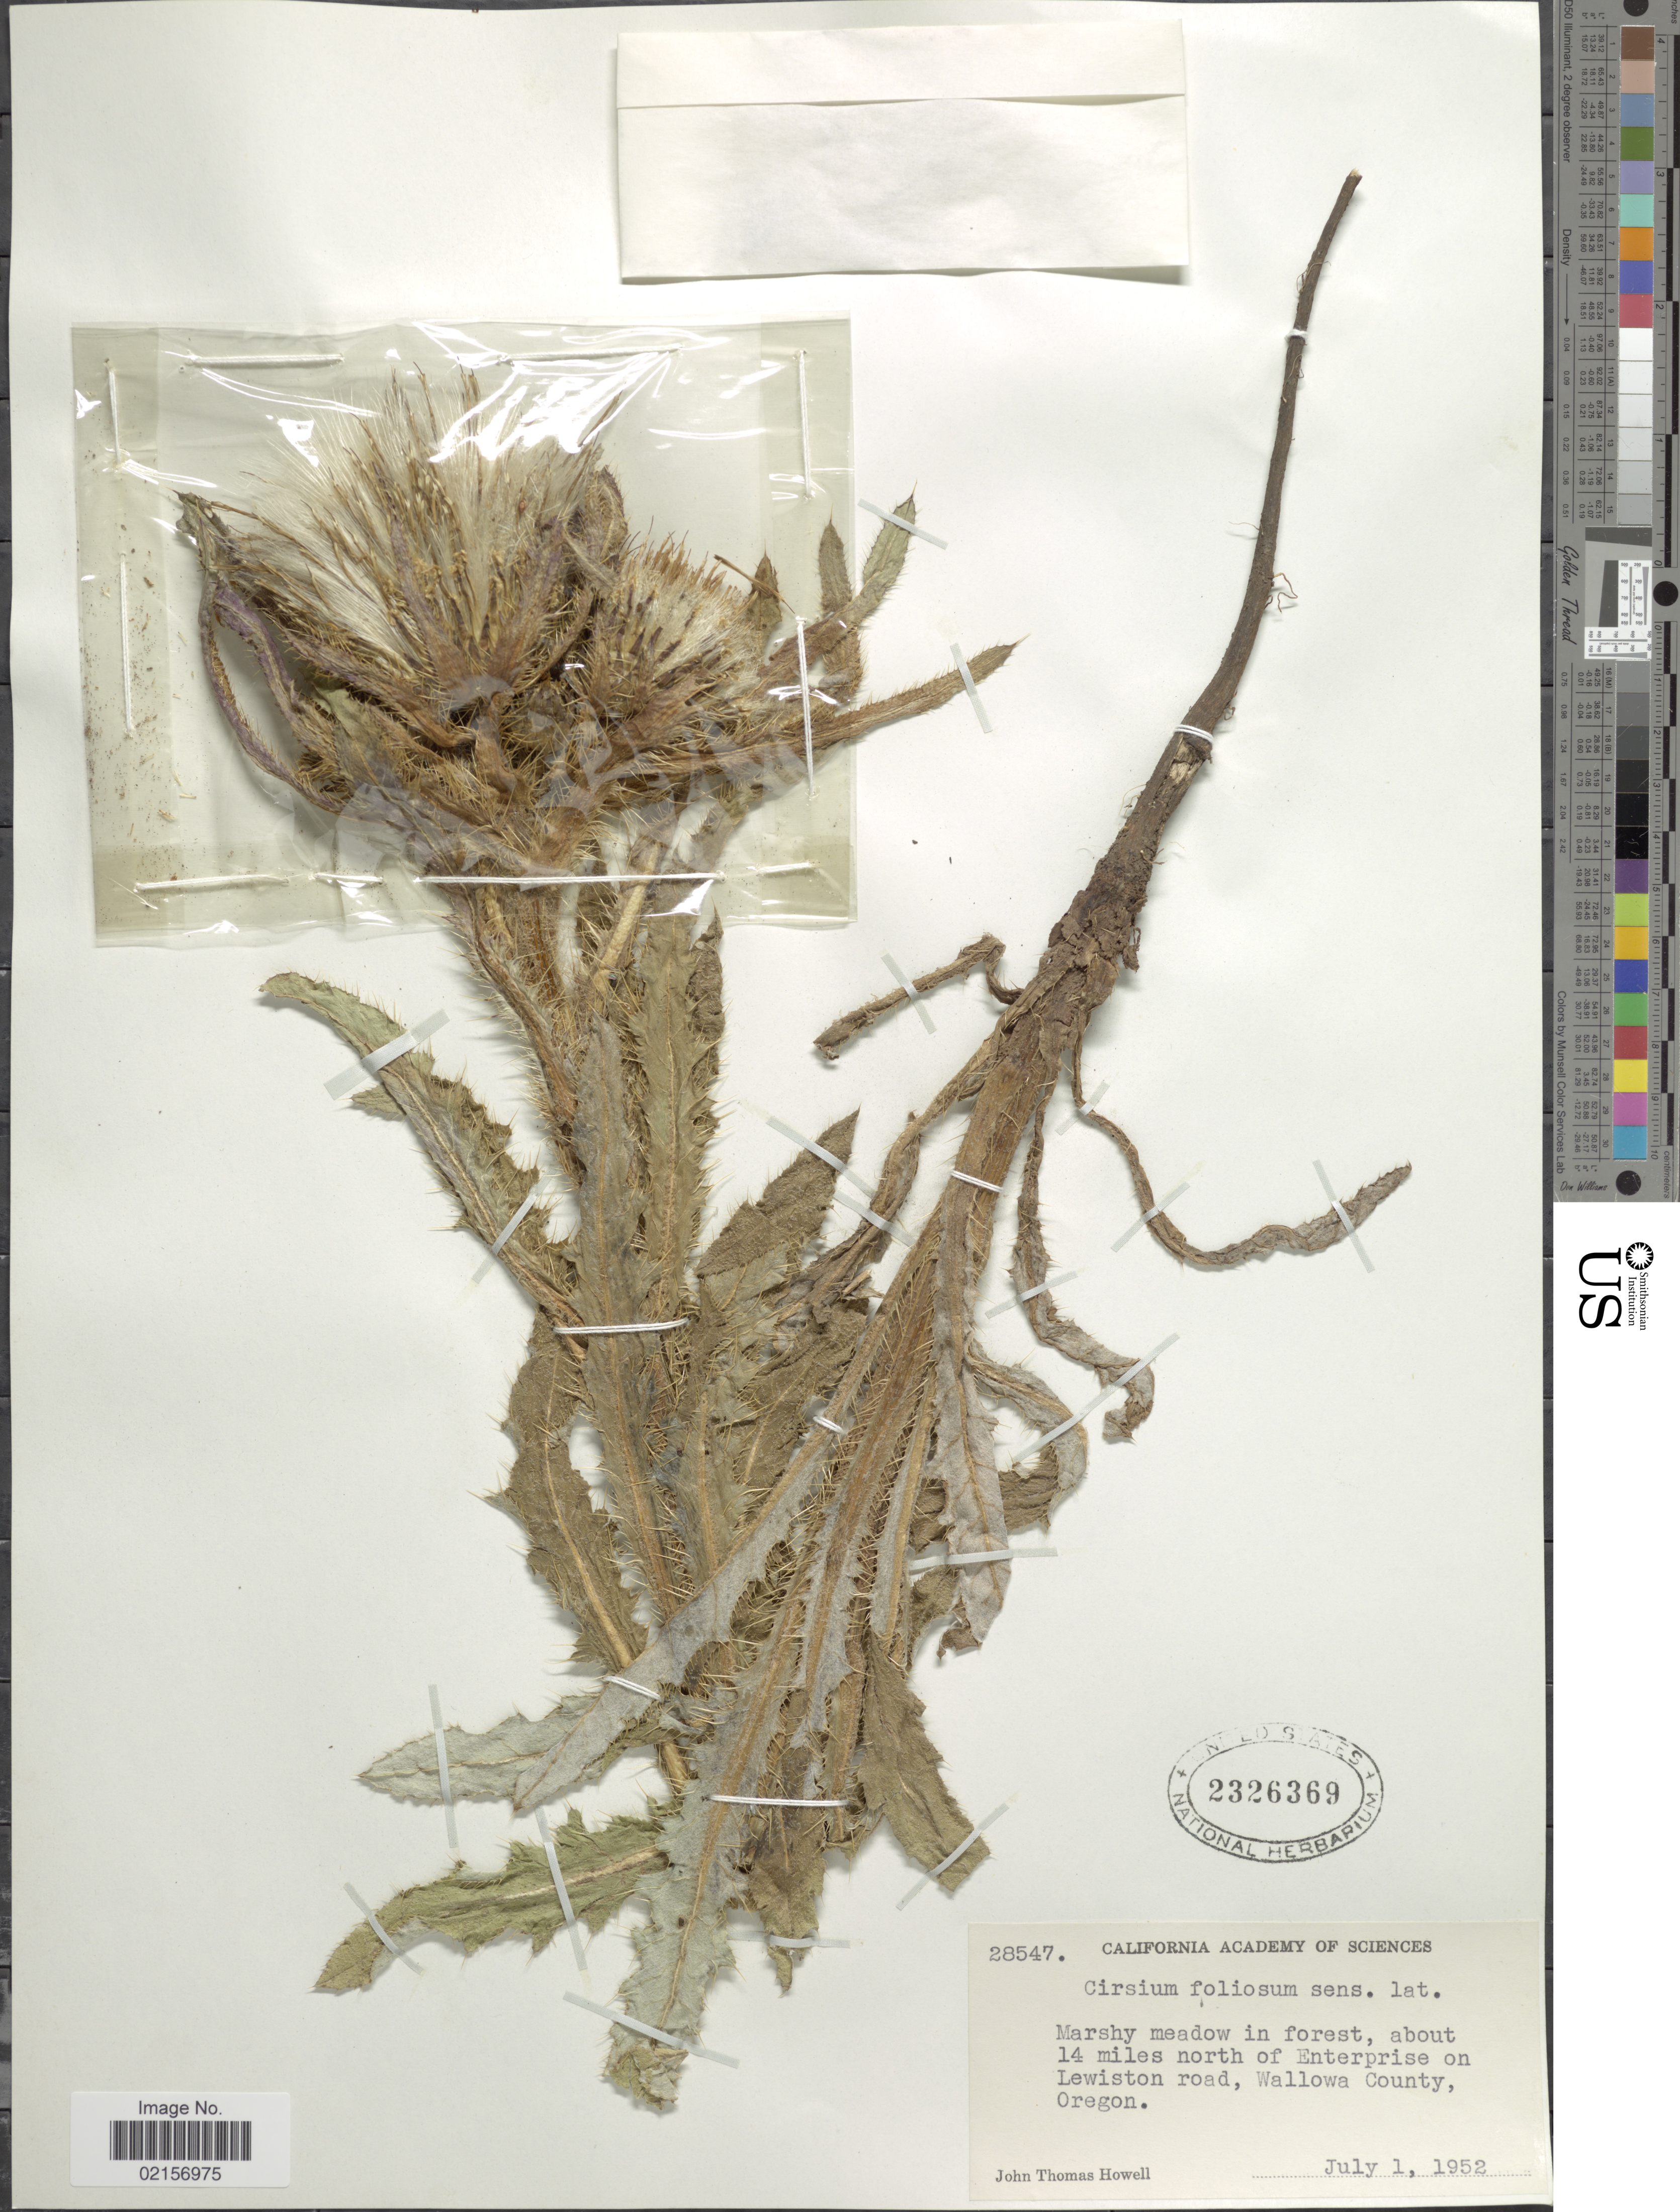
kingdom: Plantae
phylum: Tracheophyta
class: Magnoliopsida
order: Asterales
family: Asteraceae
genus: Cirsium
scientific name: Cirsium scariosum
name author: Nutt.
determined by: Ackerfield, Jennifer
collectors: J. T. Howell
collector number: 28547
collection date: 1952-07-01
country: United States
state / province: Oregon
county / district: Wallowa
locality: Marshy meadow in forest, about 14 miles north of Enterprise on Lewiston road, Wallowa County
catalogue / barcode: US 2326369